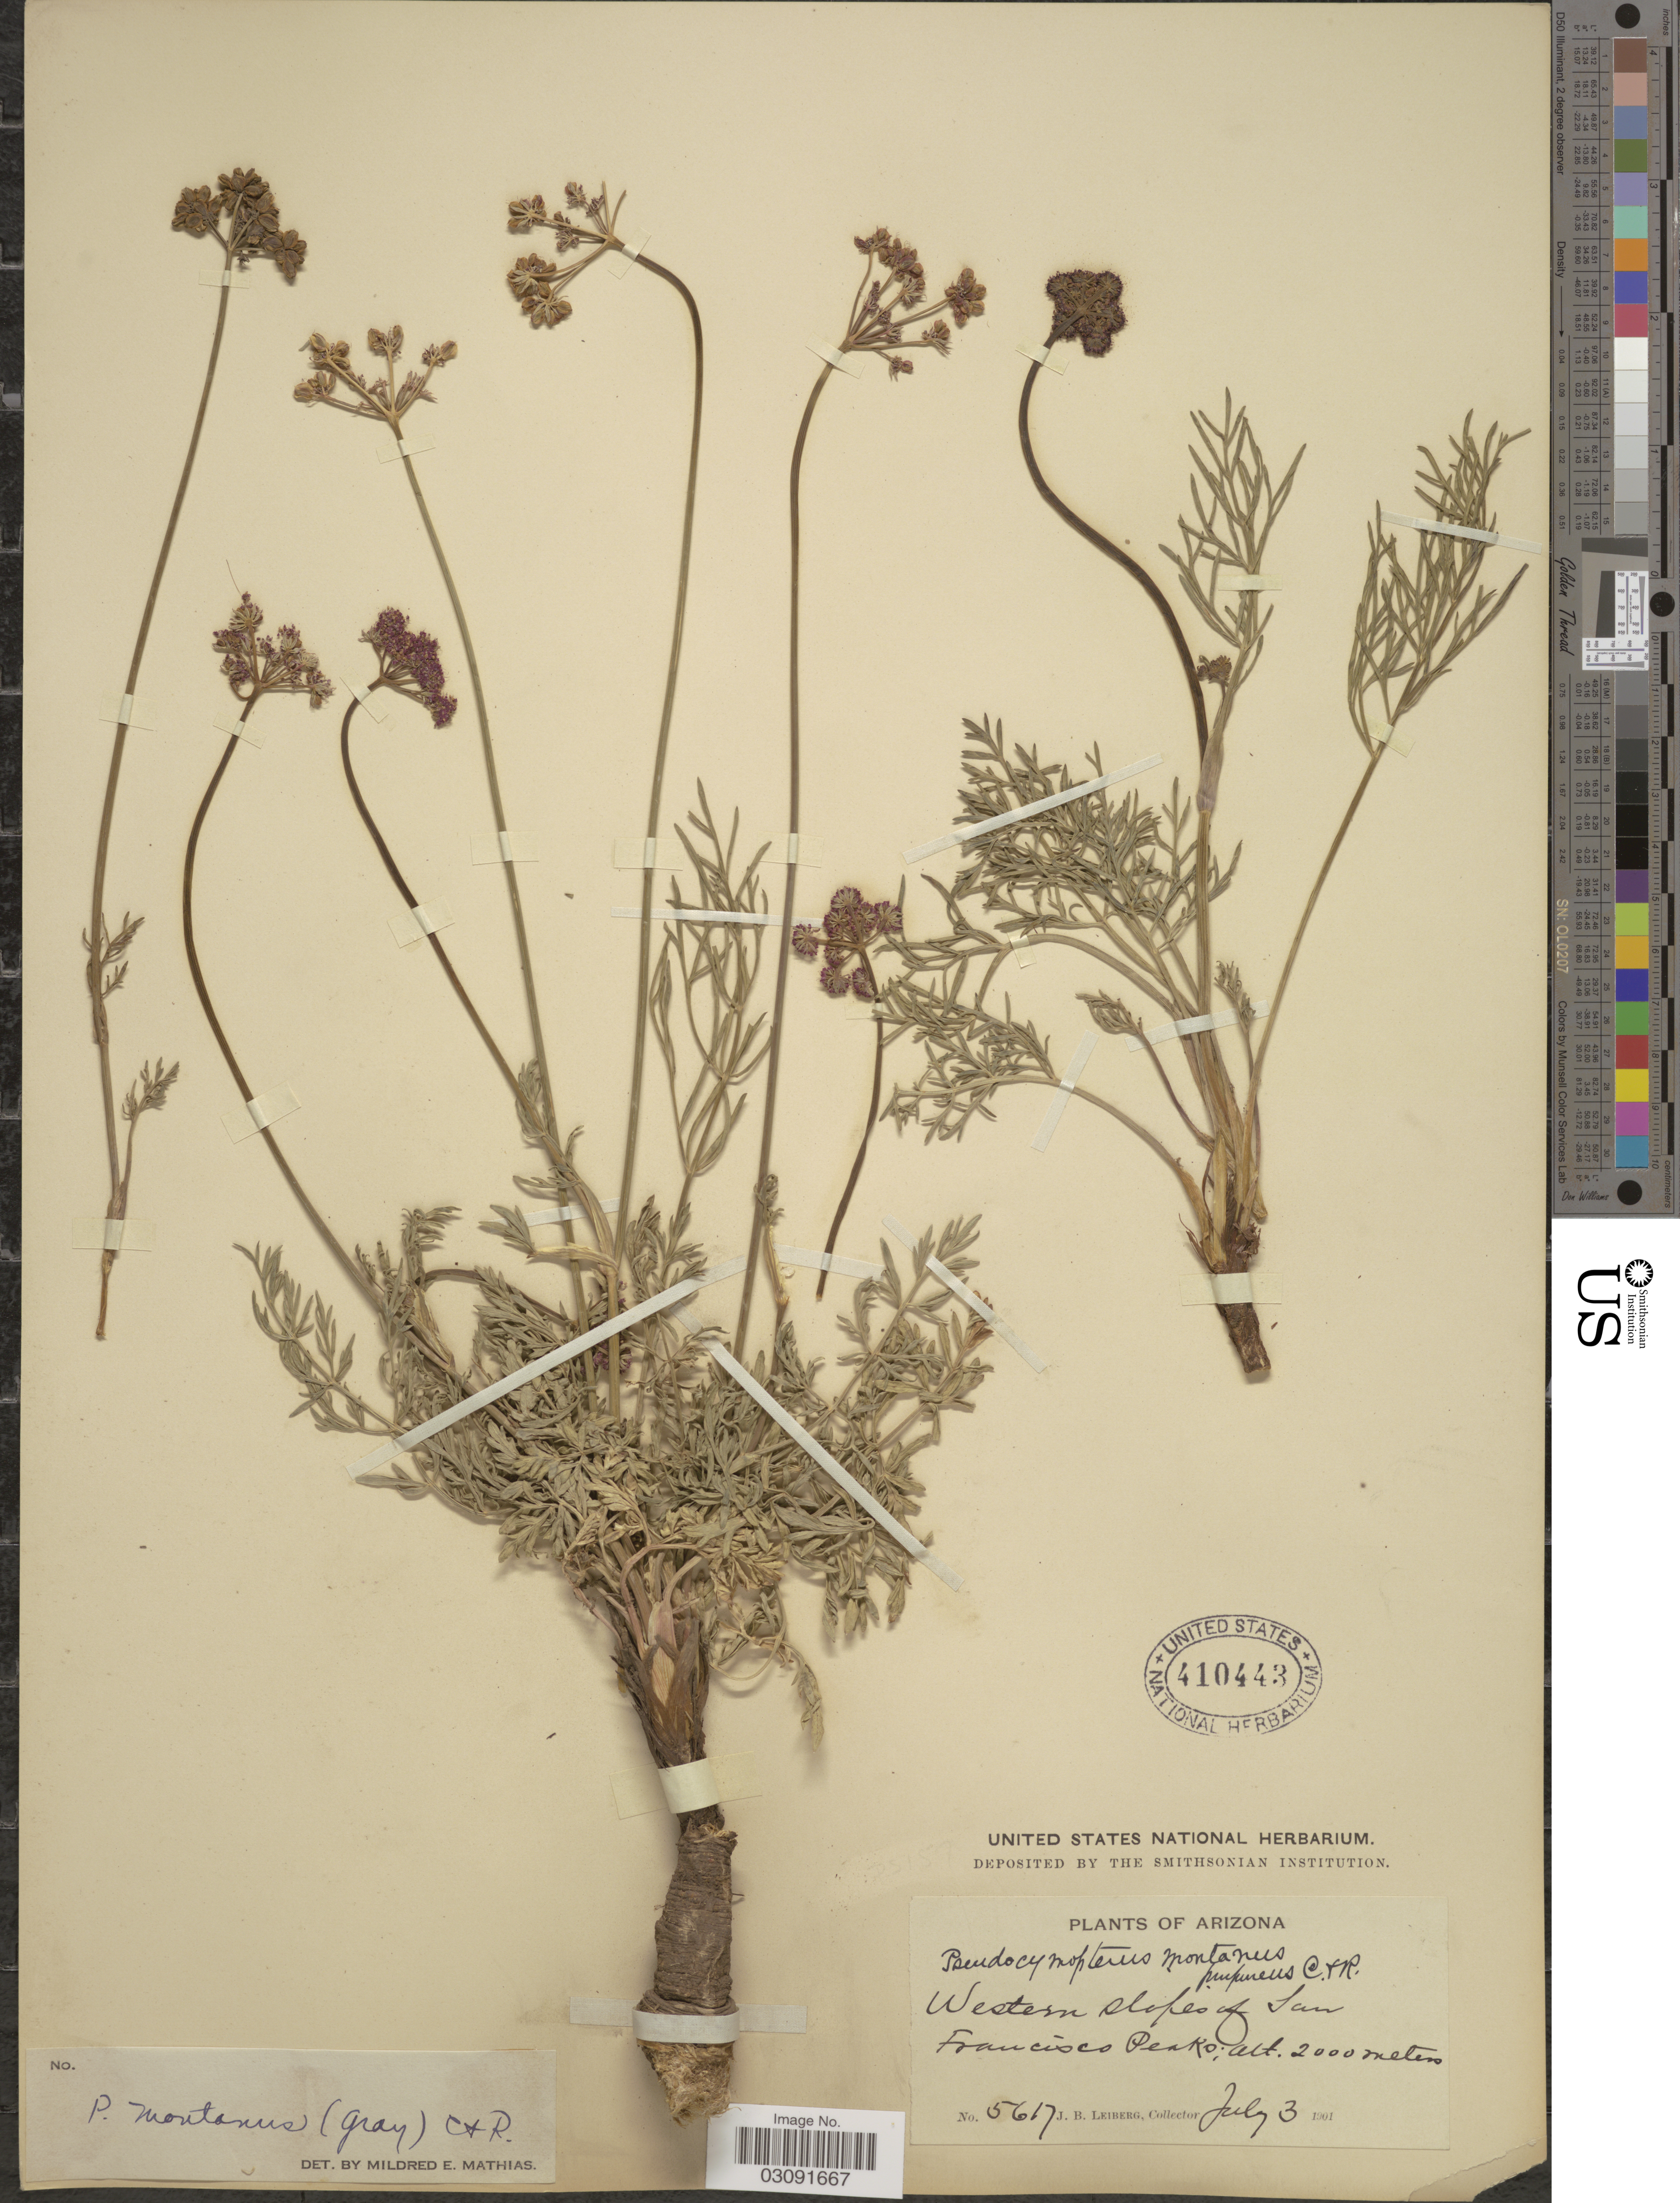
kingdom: Plantae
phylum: Tracheophyta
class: Magnoliopsida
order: Apiales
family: Apiaceae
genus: Pseudocymopterus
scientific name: Pseudocymopterus montanus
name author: (A. Gray) J.M. Coult. & Rose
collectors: J. B. Leiberg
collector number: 5617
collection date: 1901-07-03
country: United States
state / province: Arizona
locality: Western slopes of San Francisco Peaks.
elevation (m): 2000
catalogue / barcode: US 410443